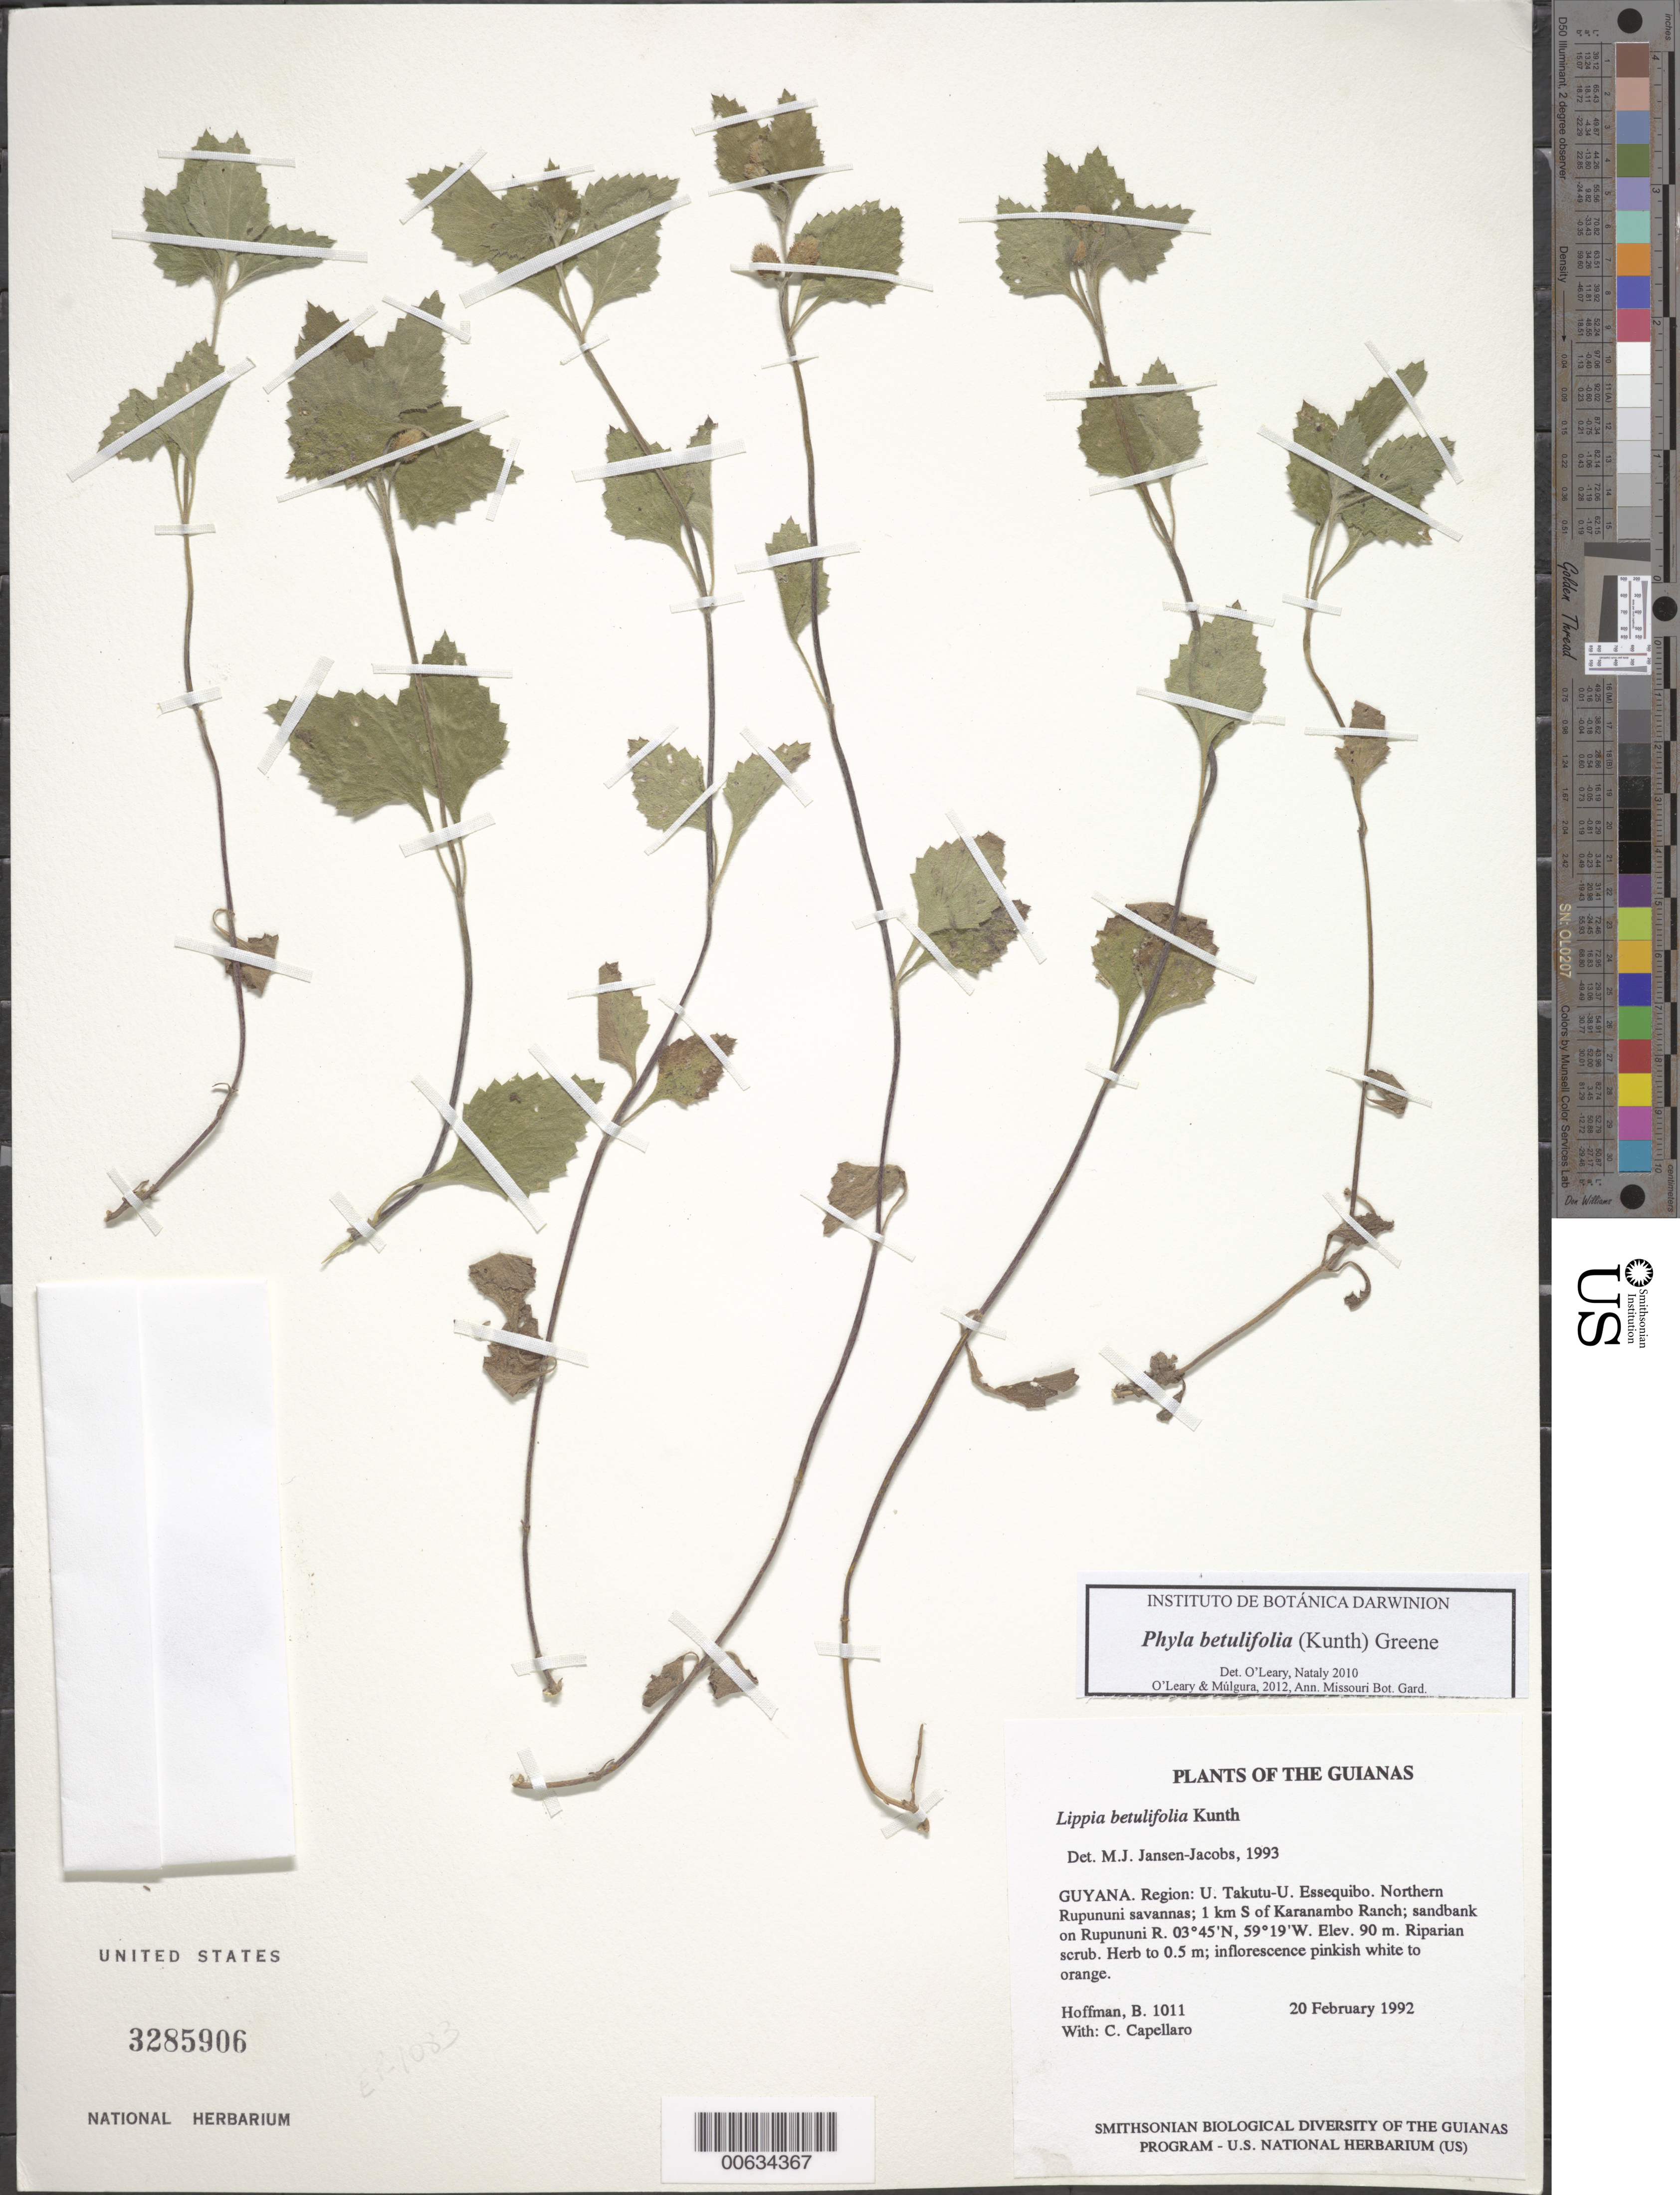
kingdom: Plantae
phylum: Tracheophyta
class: Magnoliopsida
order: Lamiales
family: Verbenaceae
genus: Phyla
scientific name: Phyla betulifolia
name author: (Kunth) Greene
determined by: O'Leary, N.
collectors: B. Hoffman & C. Capellaro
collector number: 1011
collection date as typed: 20 February 1992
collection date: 1992-02-20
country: Guyana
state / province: U. Takutu-U. Essequibo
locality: Northern Rupununi savannas; 1 km S of Karanambo Ranch; sandbank on Rupununi River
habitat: Riparian scrub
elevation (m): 90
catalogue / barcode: US 3285906